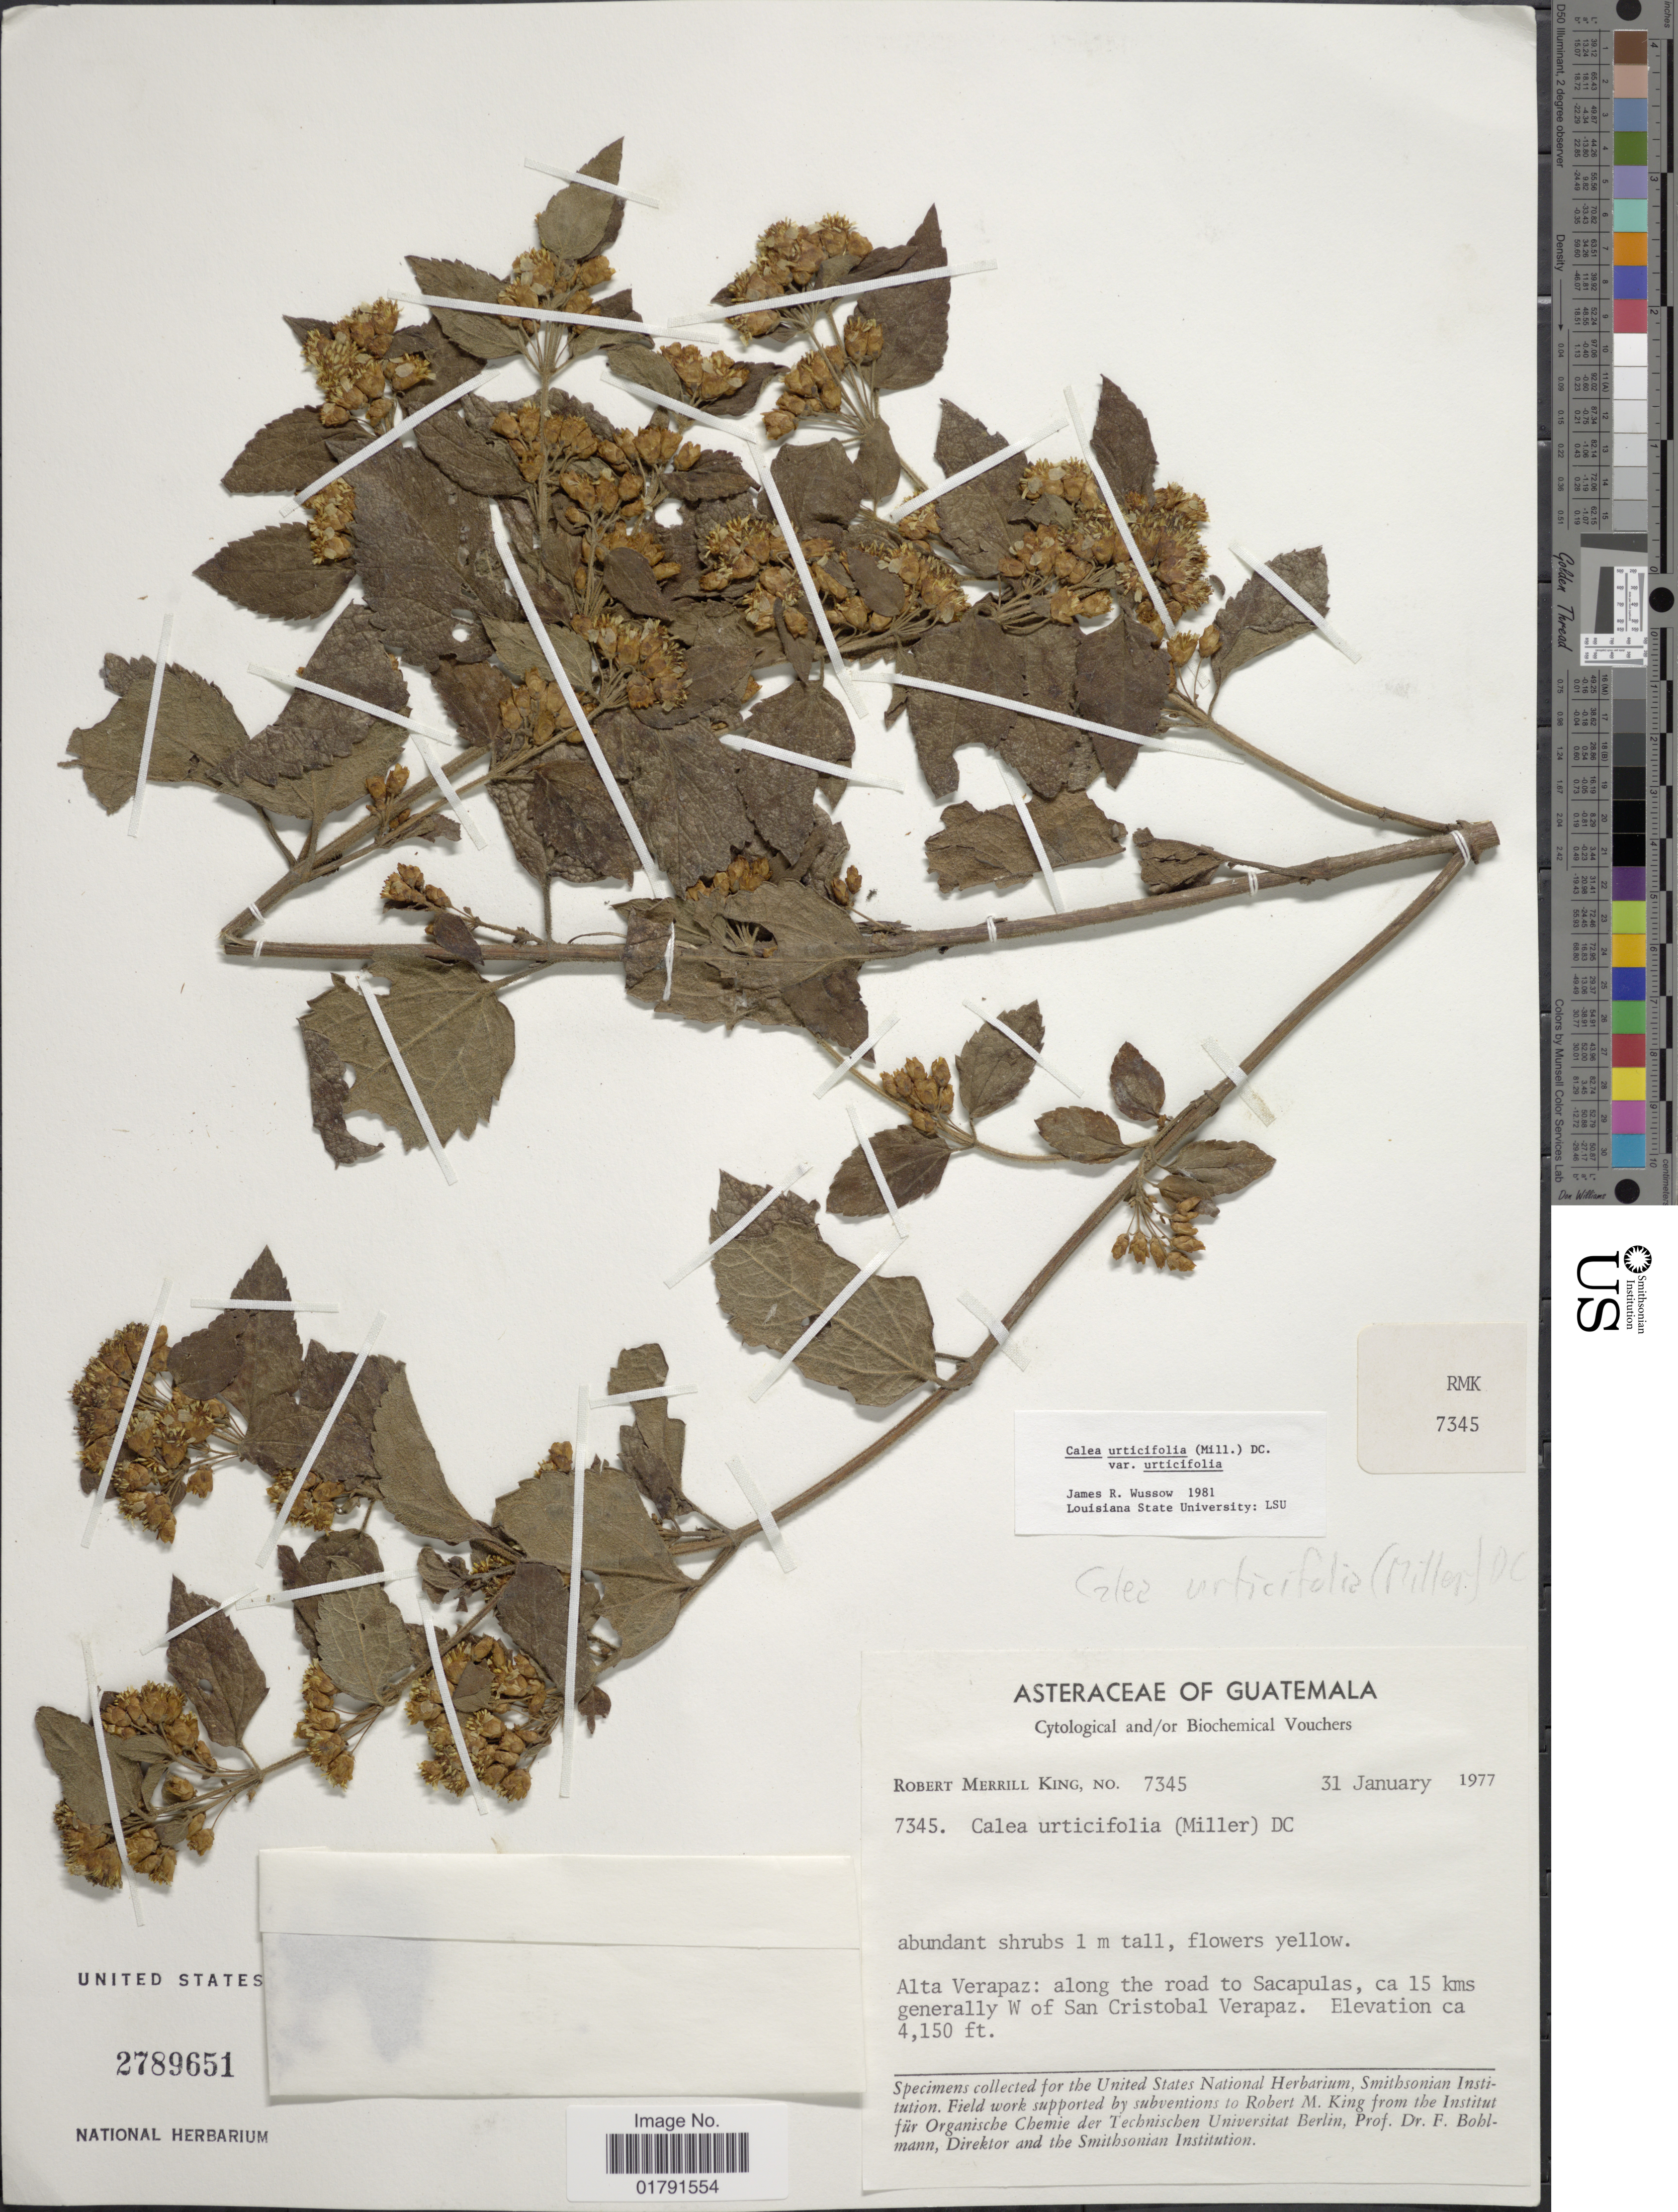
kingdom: Plantae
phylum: Tracheophyta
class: Magnoliopsida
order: Asterales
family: Asteraceae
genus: Calea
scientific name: Calea urticifolia var. urticifolia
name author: (Mill.) DC.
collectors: R. M. King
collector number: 7345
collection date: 1977-01-31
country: Guatemala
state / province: Alta Verapaz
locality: Along the road to Sacapulas, ca 15 kms generally W of San Cristobal Verapaz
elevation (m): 1265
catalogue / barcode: US 2789651